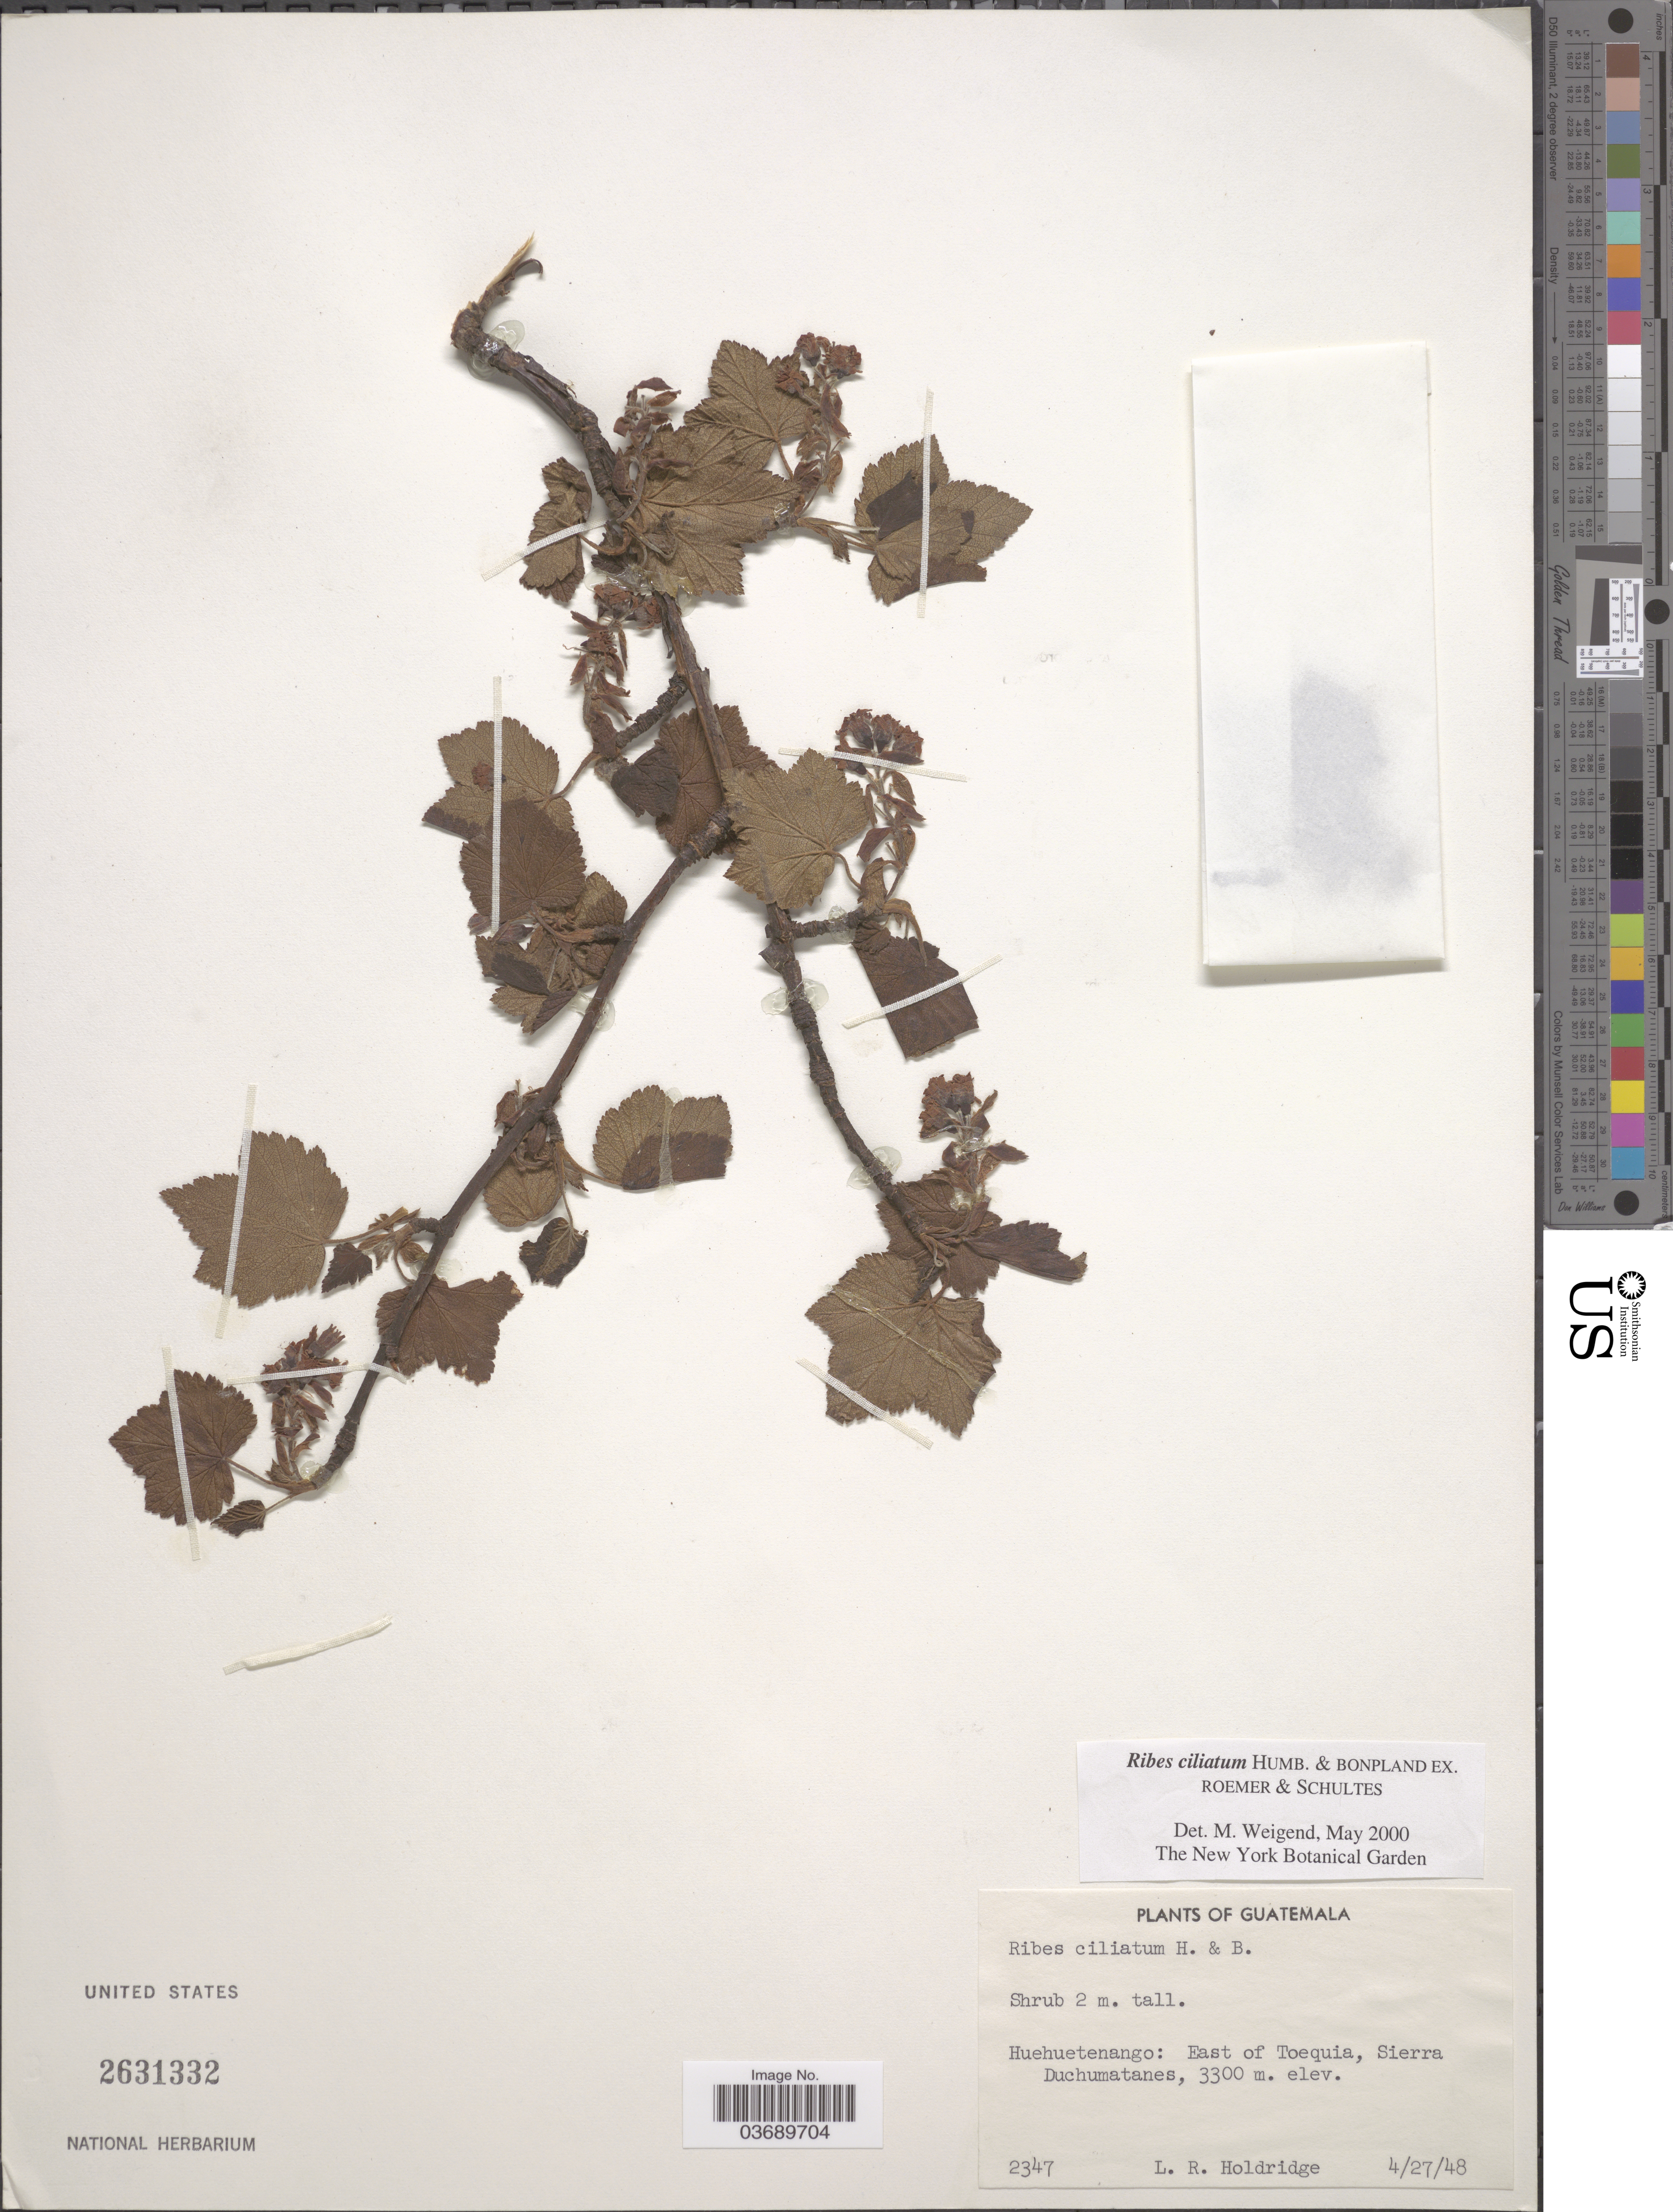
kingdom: Plantae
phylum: Tracheophyta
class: Magnoliopsida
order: Saxifragales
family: Grossulariaceae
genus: Ribes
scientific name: Ribes ciliatum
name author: Humb. & Bonpl. ex Roem. & Schult.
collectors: L. Holdridge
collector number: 2347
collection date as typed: Transcribed d/m/y: 27/4/48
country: Guatemala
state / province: Huehuetenango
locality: East of Toequia, Sierra Duchumatanes.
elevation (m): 3300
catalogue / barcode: US 2631332